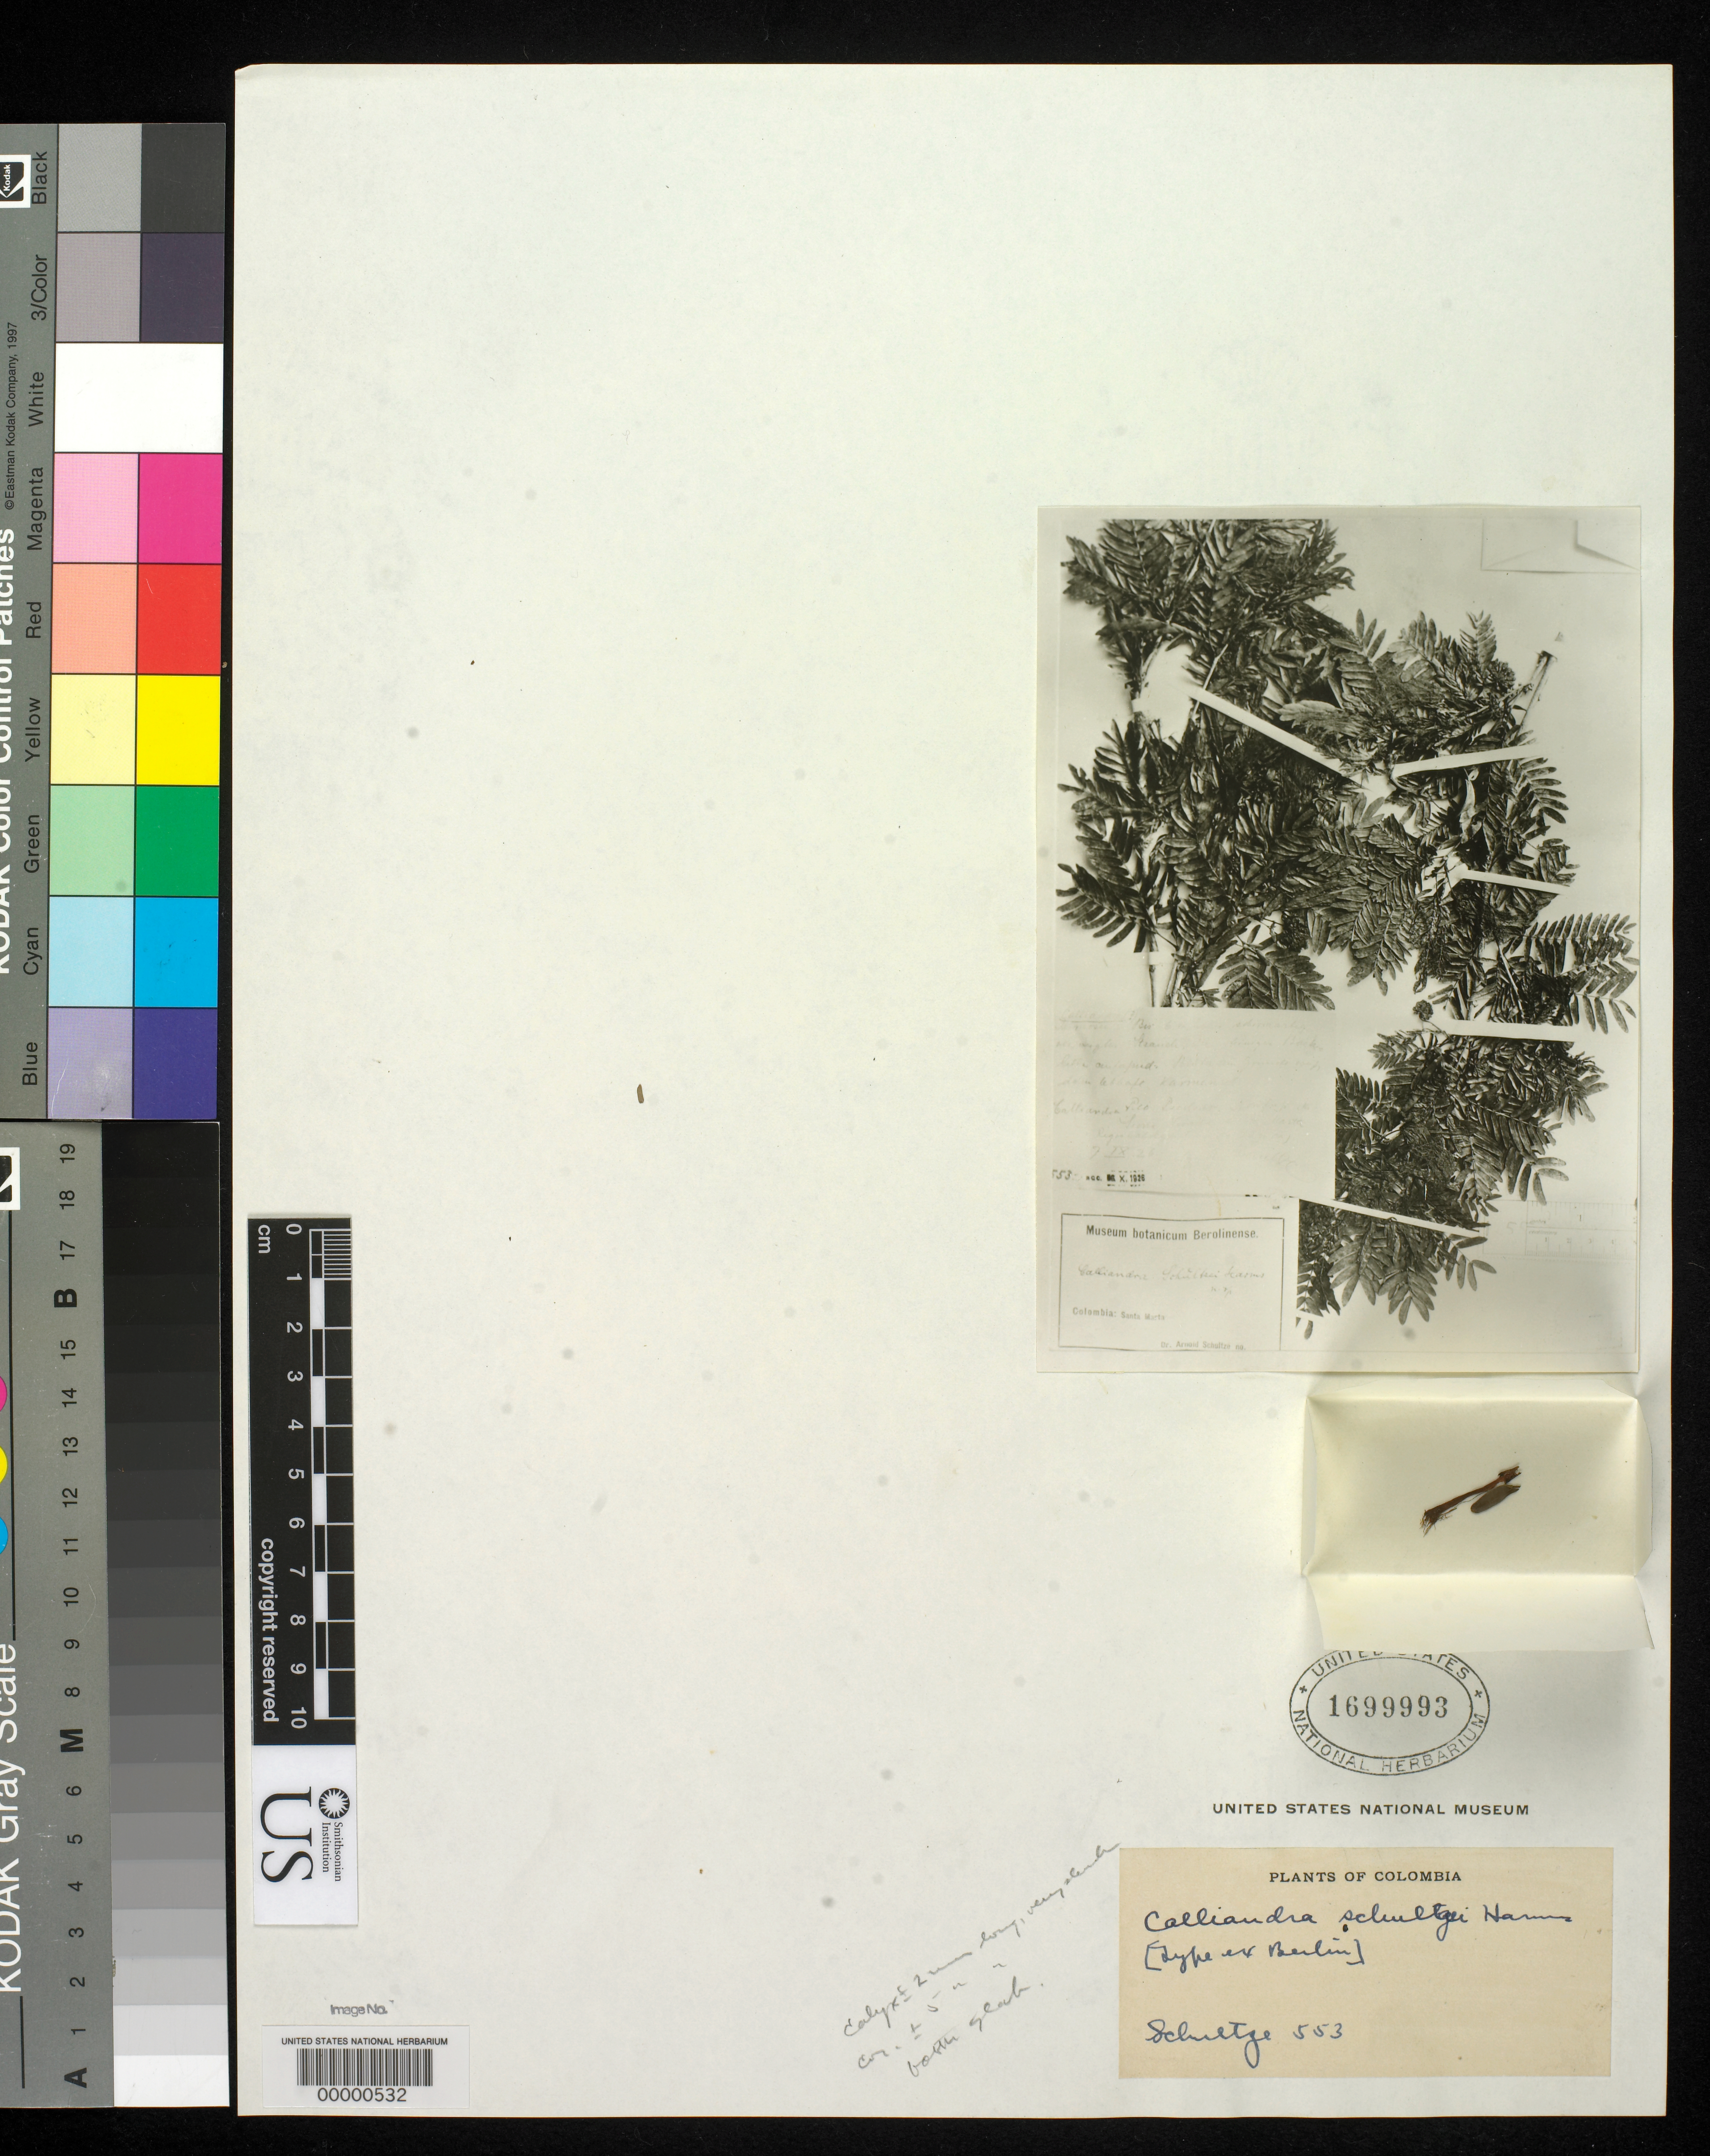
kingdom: Plantae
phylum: Tracheophyta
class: Magnoliopsida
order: Fabales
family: Fabaceae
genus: Calliandra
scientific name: Calliandra schultzei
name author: Harms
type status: Type Collection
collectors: A. Schultze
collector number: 553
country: Colombia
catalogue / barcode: US 1699993